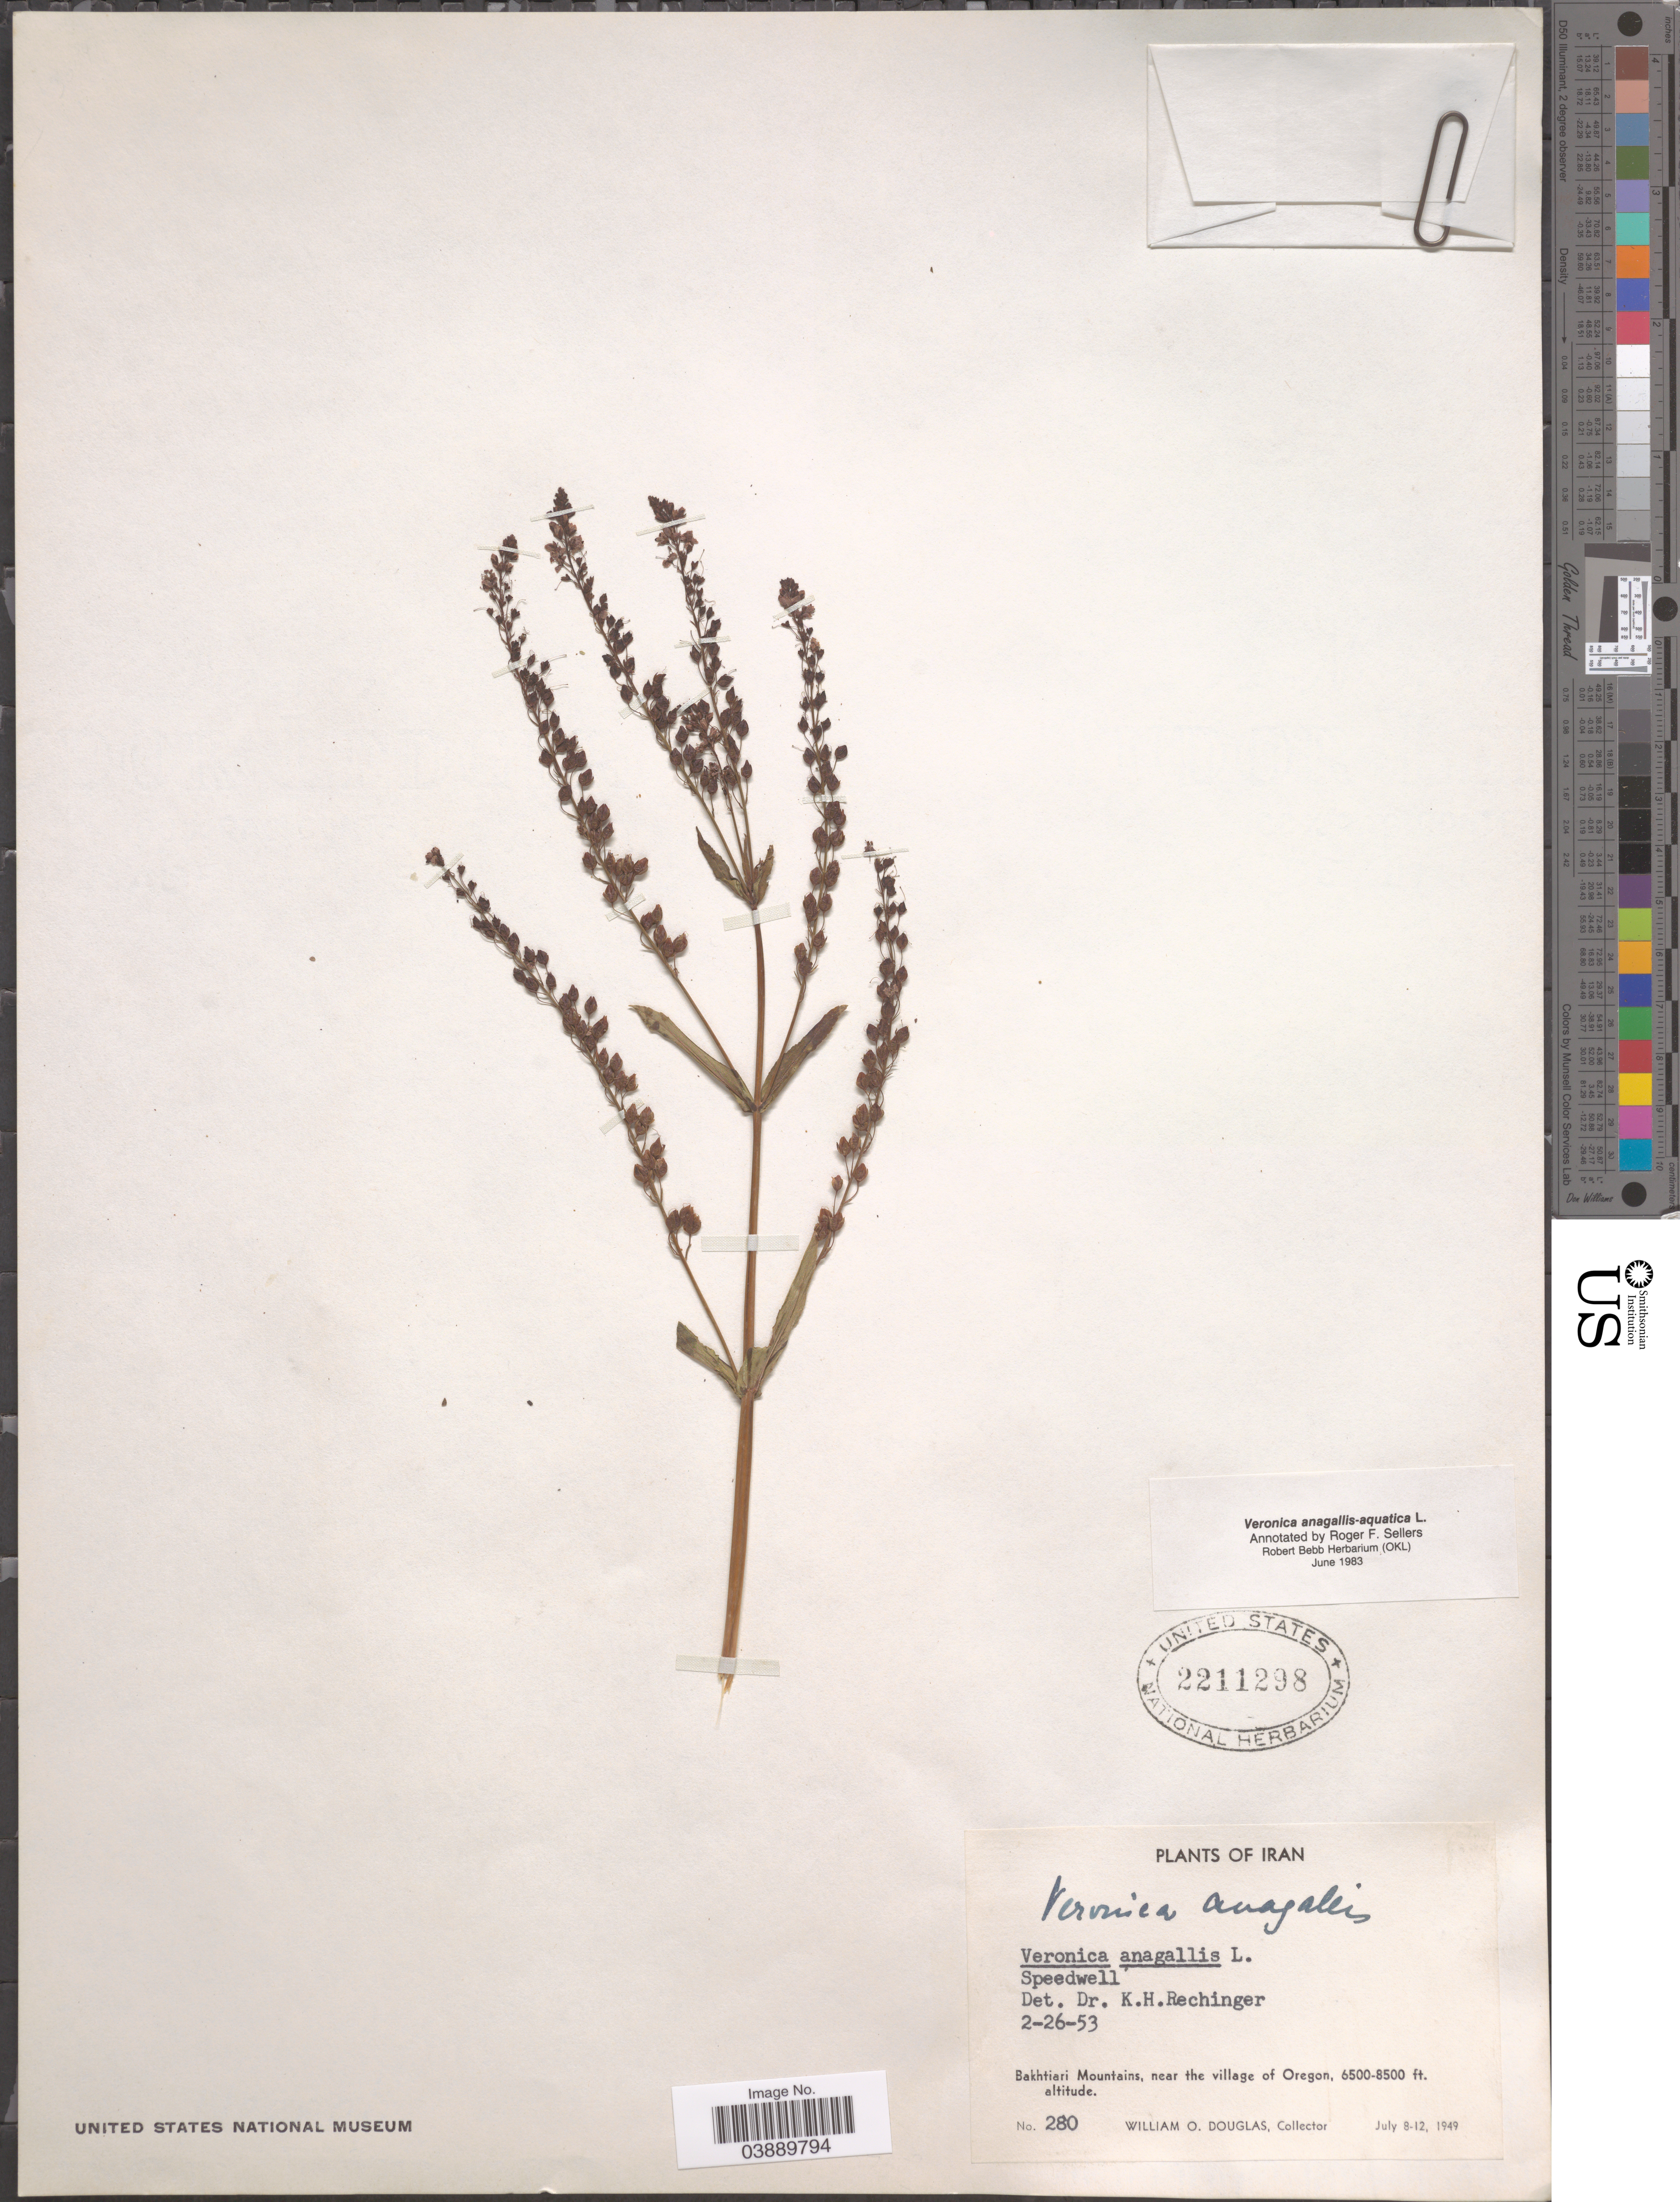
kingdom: Plantae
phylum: Tracheophyta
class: Magnoliopsida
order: Lamiales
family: Plantaginaceae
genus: Veronica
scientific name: Veronica anagallis-aquatica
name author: L.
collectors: W. Douglas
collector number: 280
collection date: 1949-07-08/1949-07-12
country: Iran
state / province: Chahar Mahaal and Bakhtiari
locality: Bakhtiari Mountains, near the village of Oregon.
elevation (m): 1981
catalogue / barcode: US 2211298